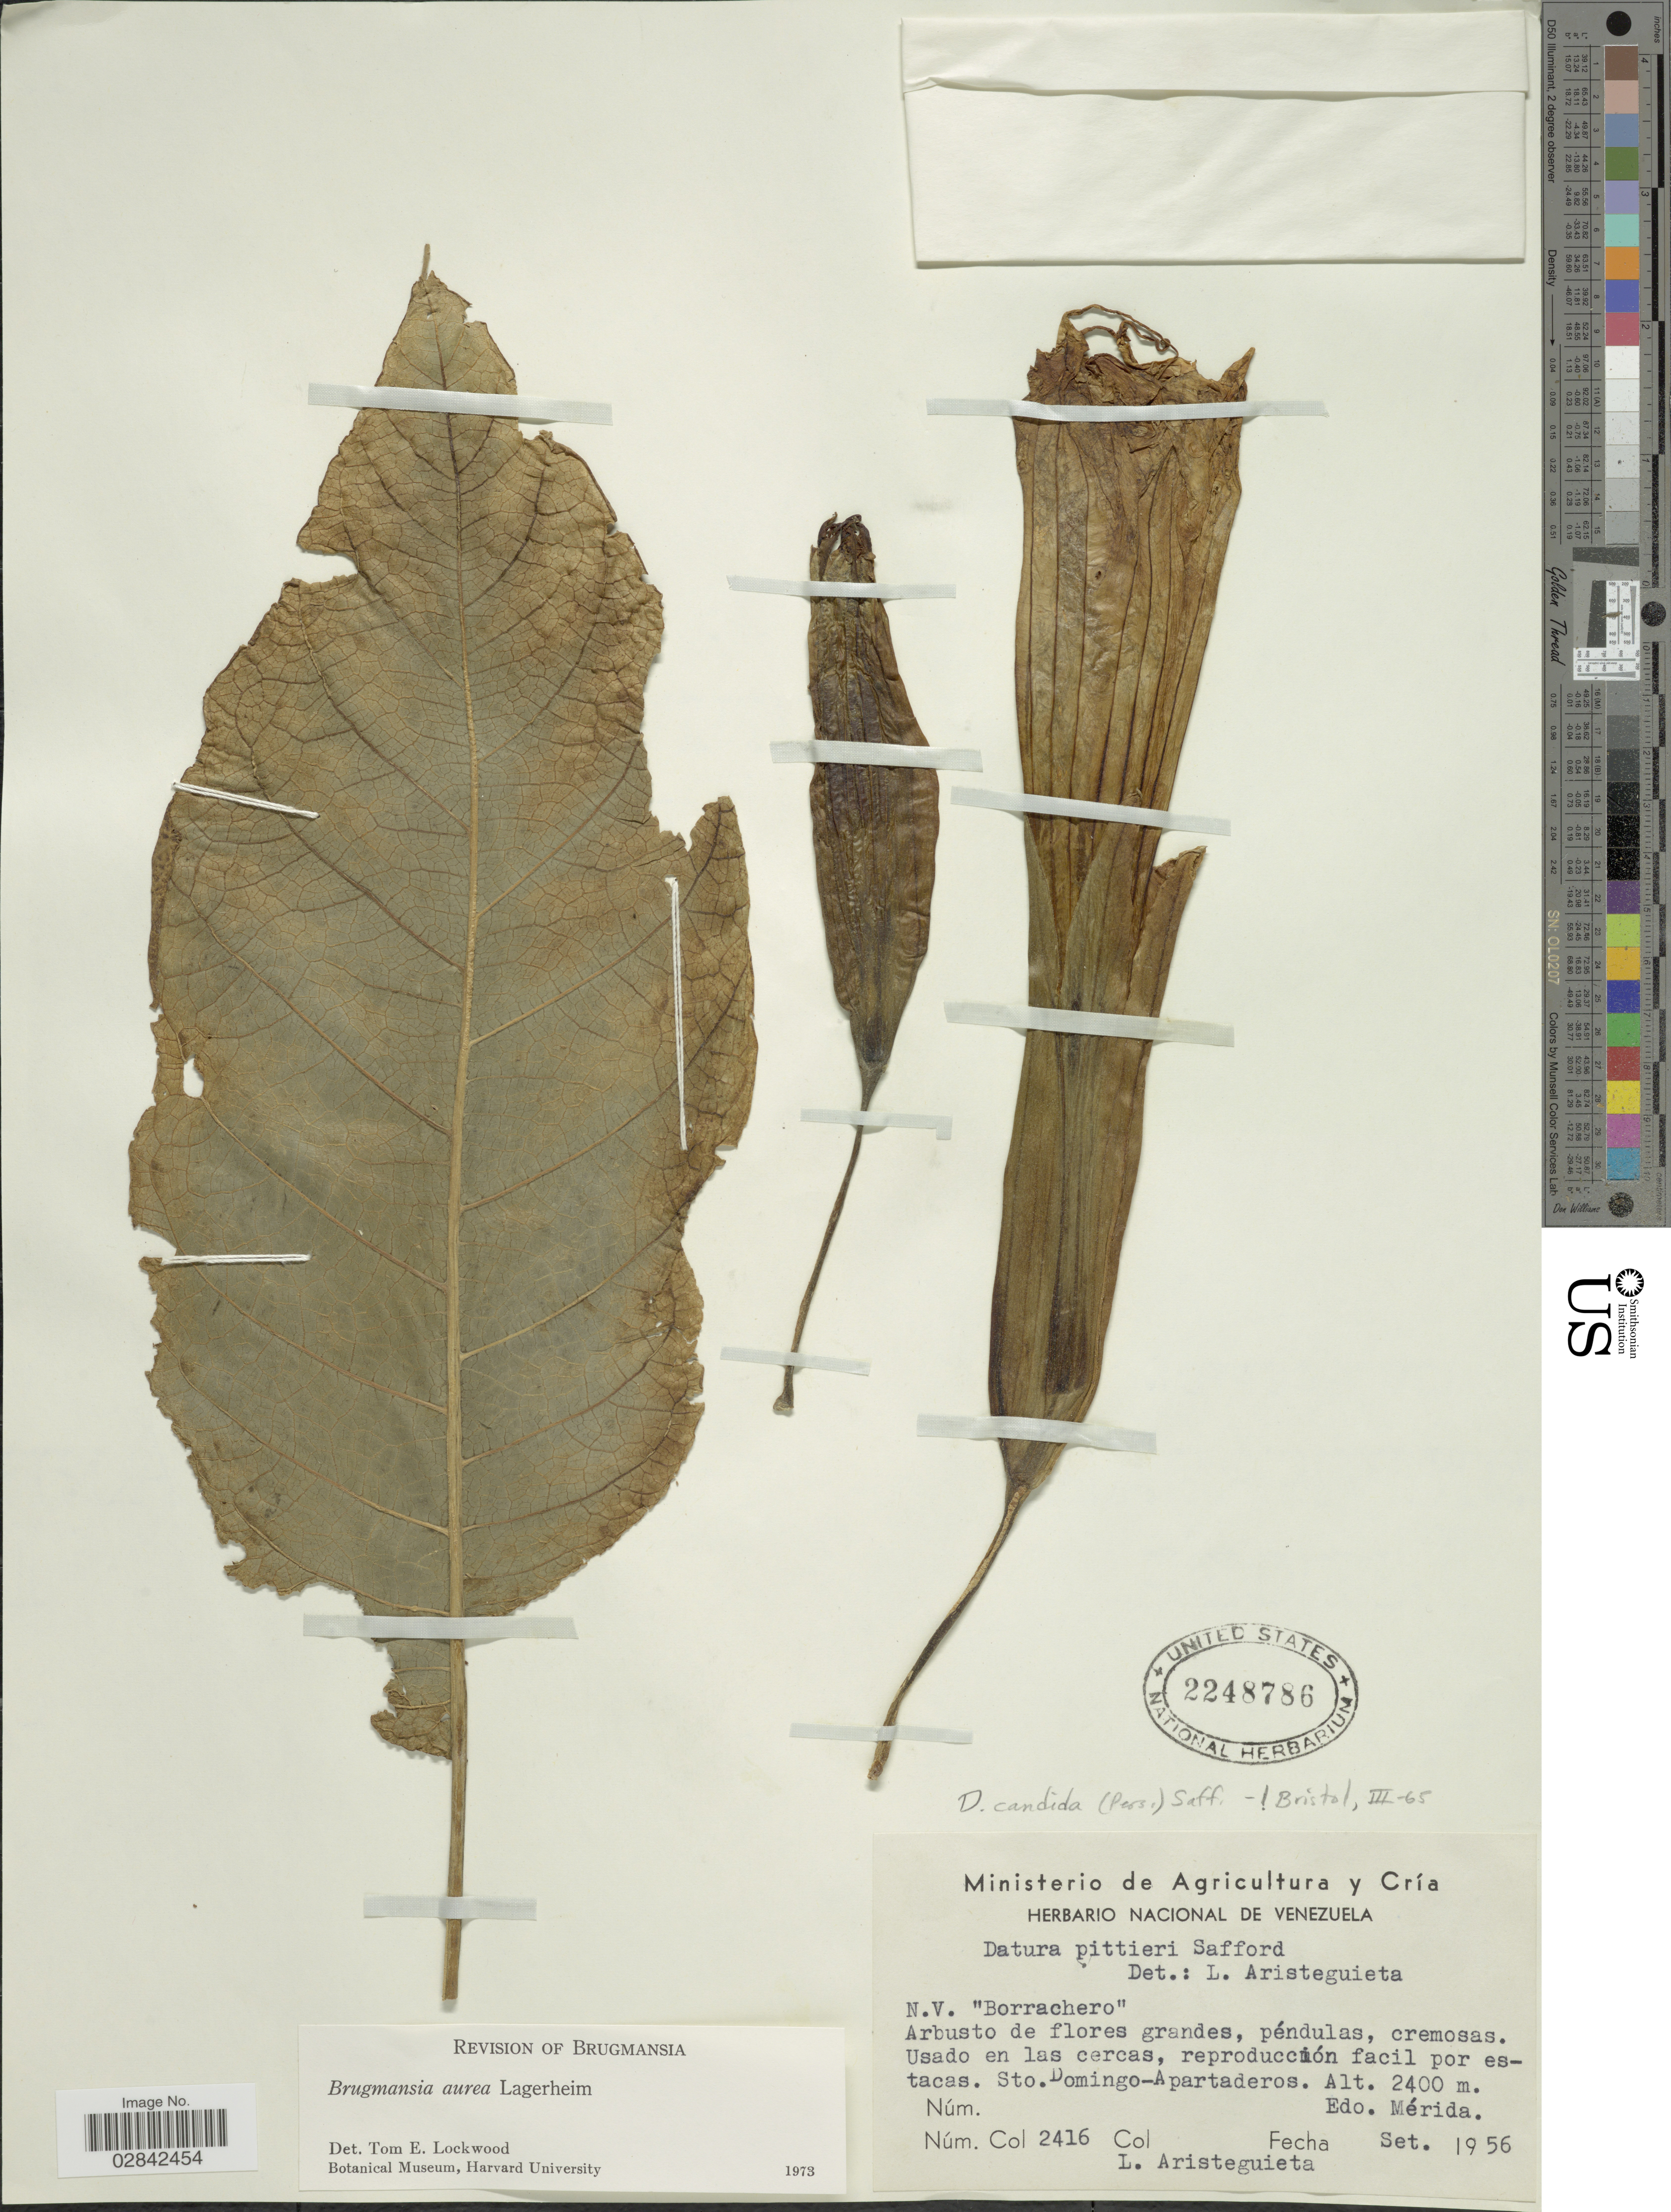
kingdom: Plantae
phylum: Tracheophyta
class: Magnoliopsida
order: Solanales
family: Solanaceae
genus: Brugmansia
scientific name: Brugmansia aurea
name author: Lagerh.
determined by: Lockwood, T. E.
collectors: L. Aristeguieta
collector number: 2416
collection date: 1956-09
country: Venezuela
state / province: Mérida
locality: Sto. Domingo-Apartaderos.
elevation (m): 2400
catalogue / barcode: US 2248786